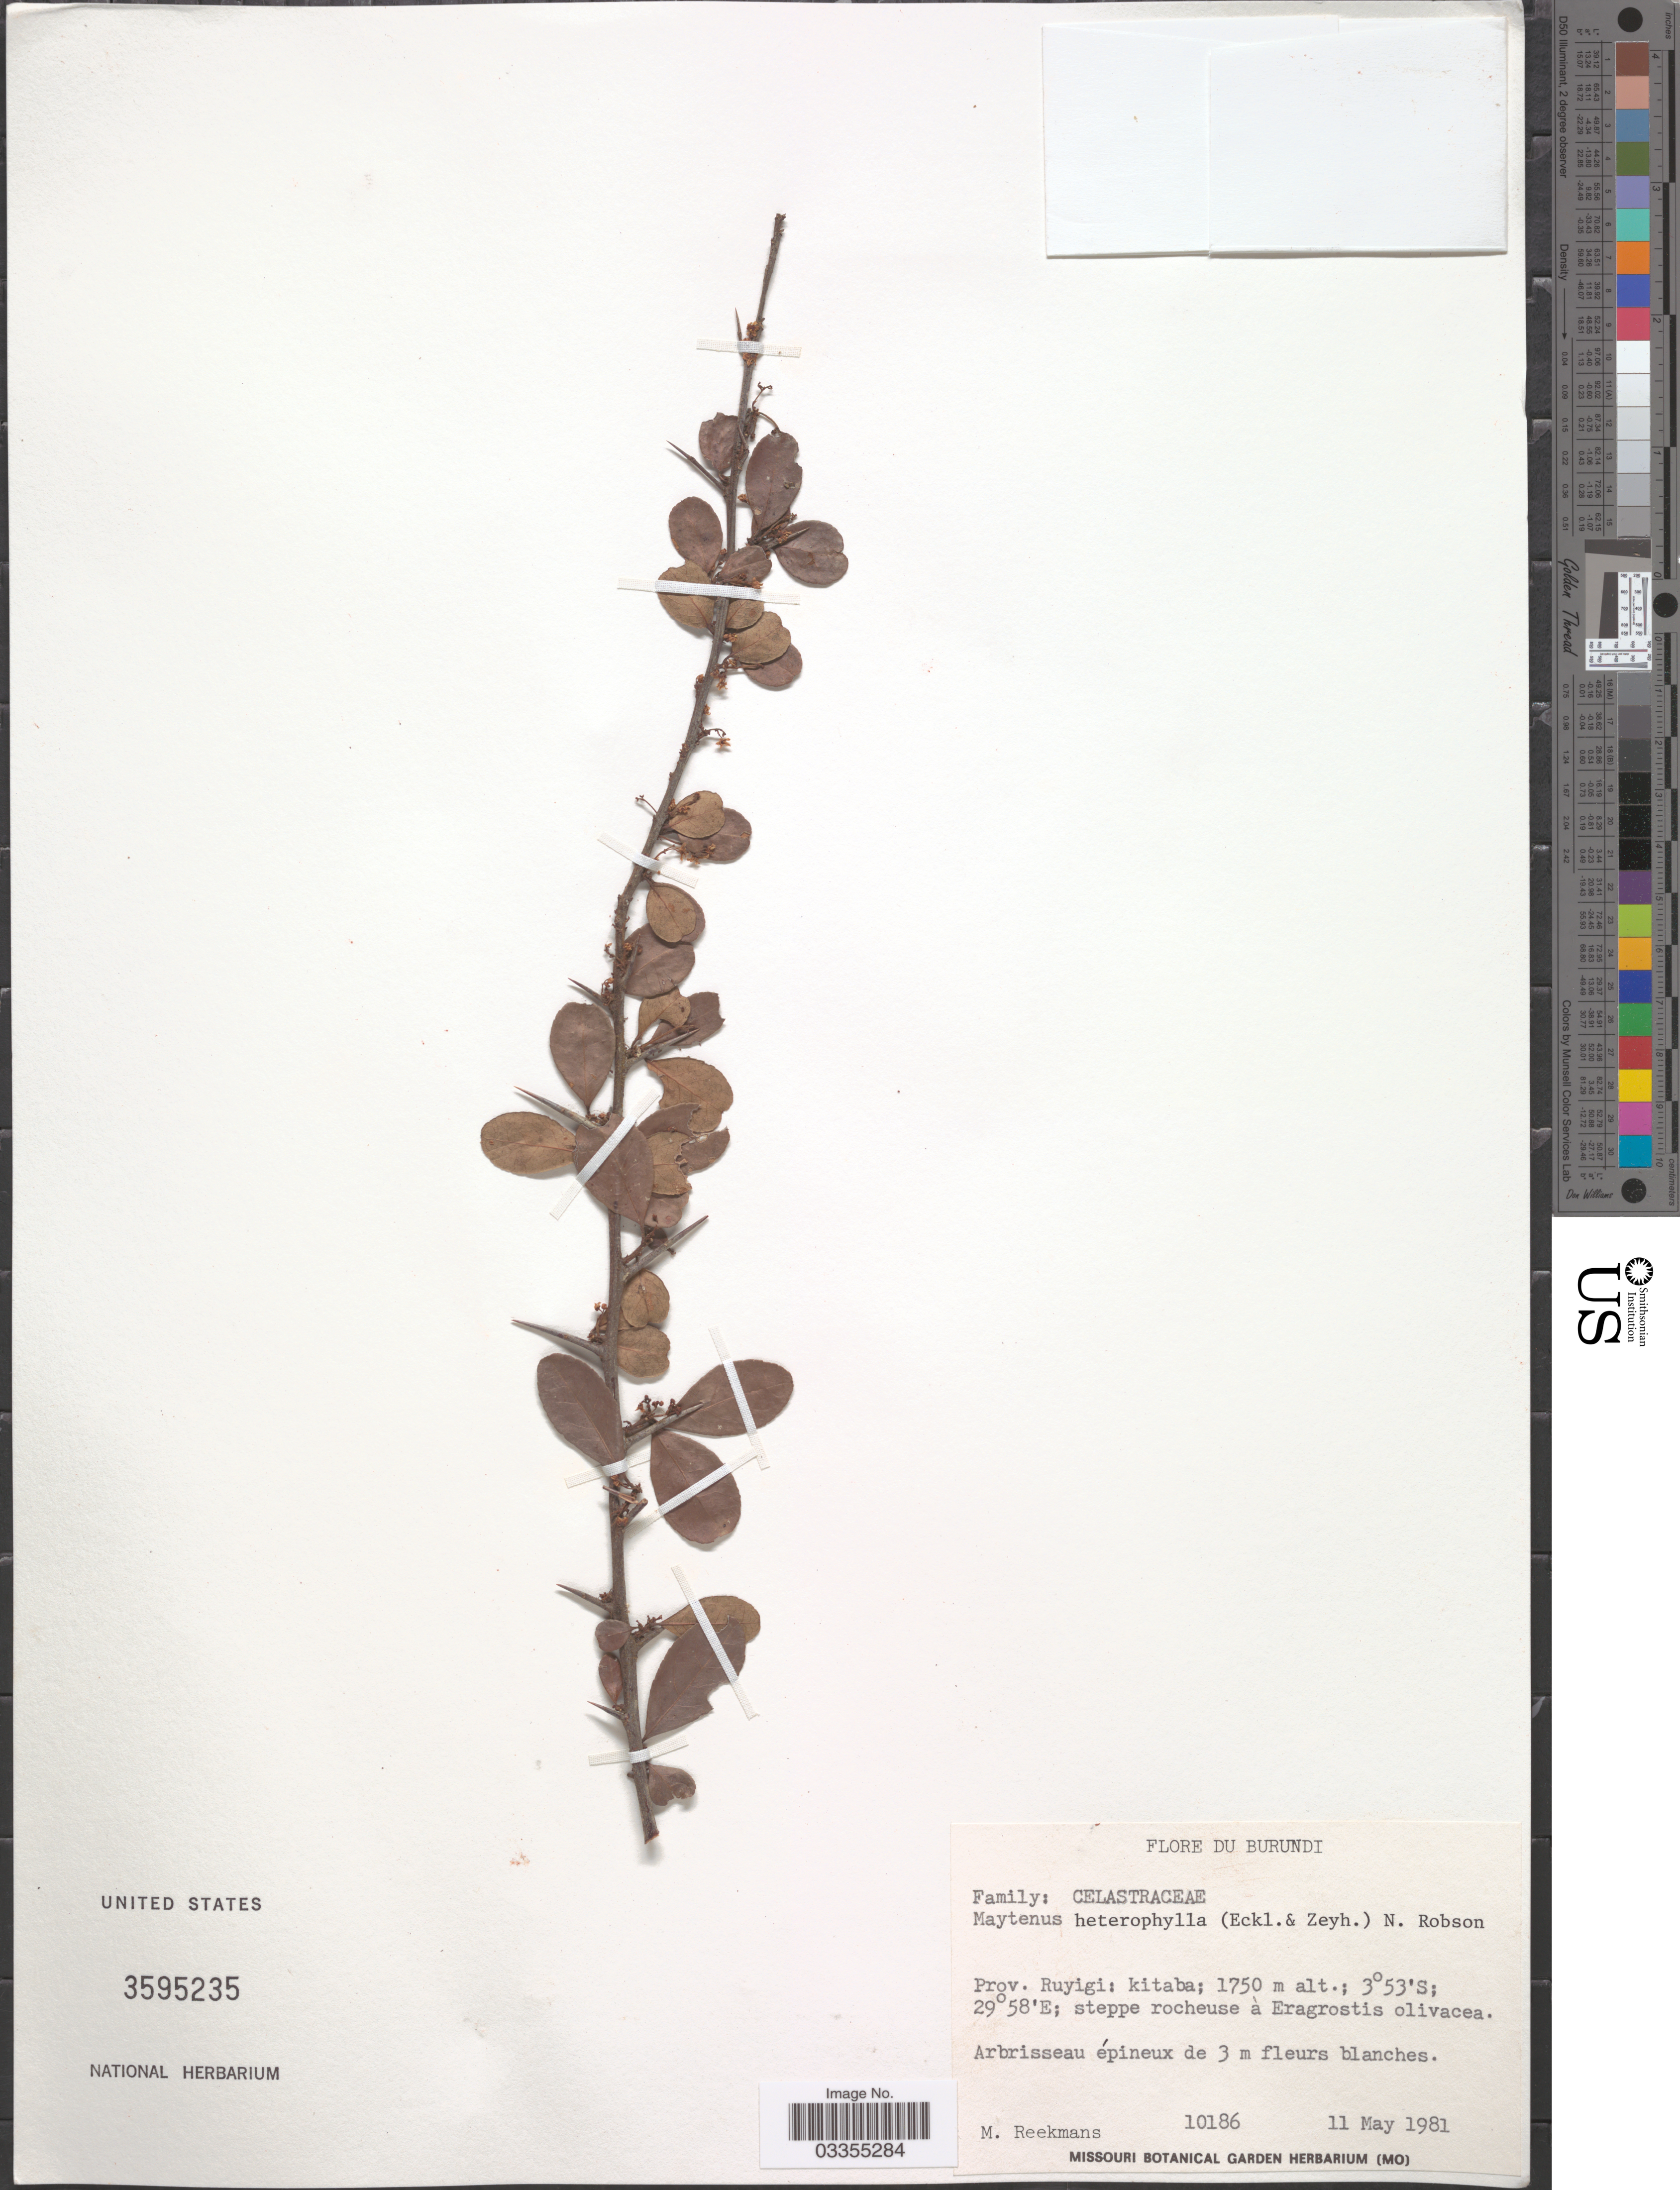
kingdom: Plantae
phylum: Tracheophyta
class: Magnoliopsida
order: Celastrales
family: Celastraceae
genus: Maytenus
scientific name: Maytenus heterophylla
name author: (Eckl. & Zeyh.) N. Robson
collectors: M. Reekmans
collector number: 10186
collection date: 1981-05-11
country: Burundi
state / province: Ruyigi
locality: Kitaba.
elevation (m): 1750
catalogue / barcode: US 3595235